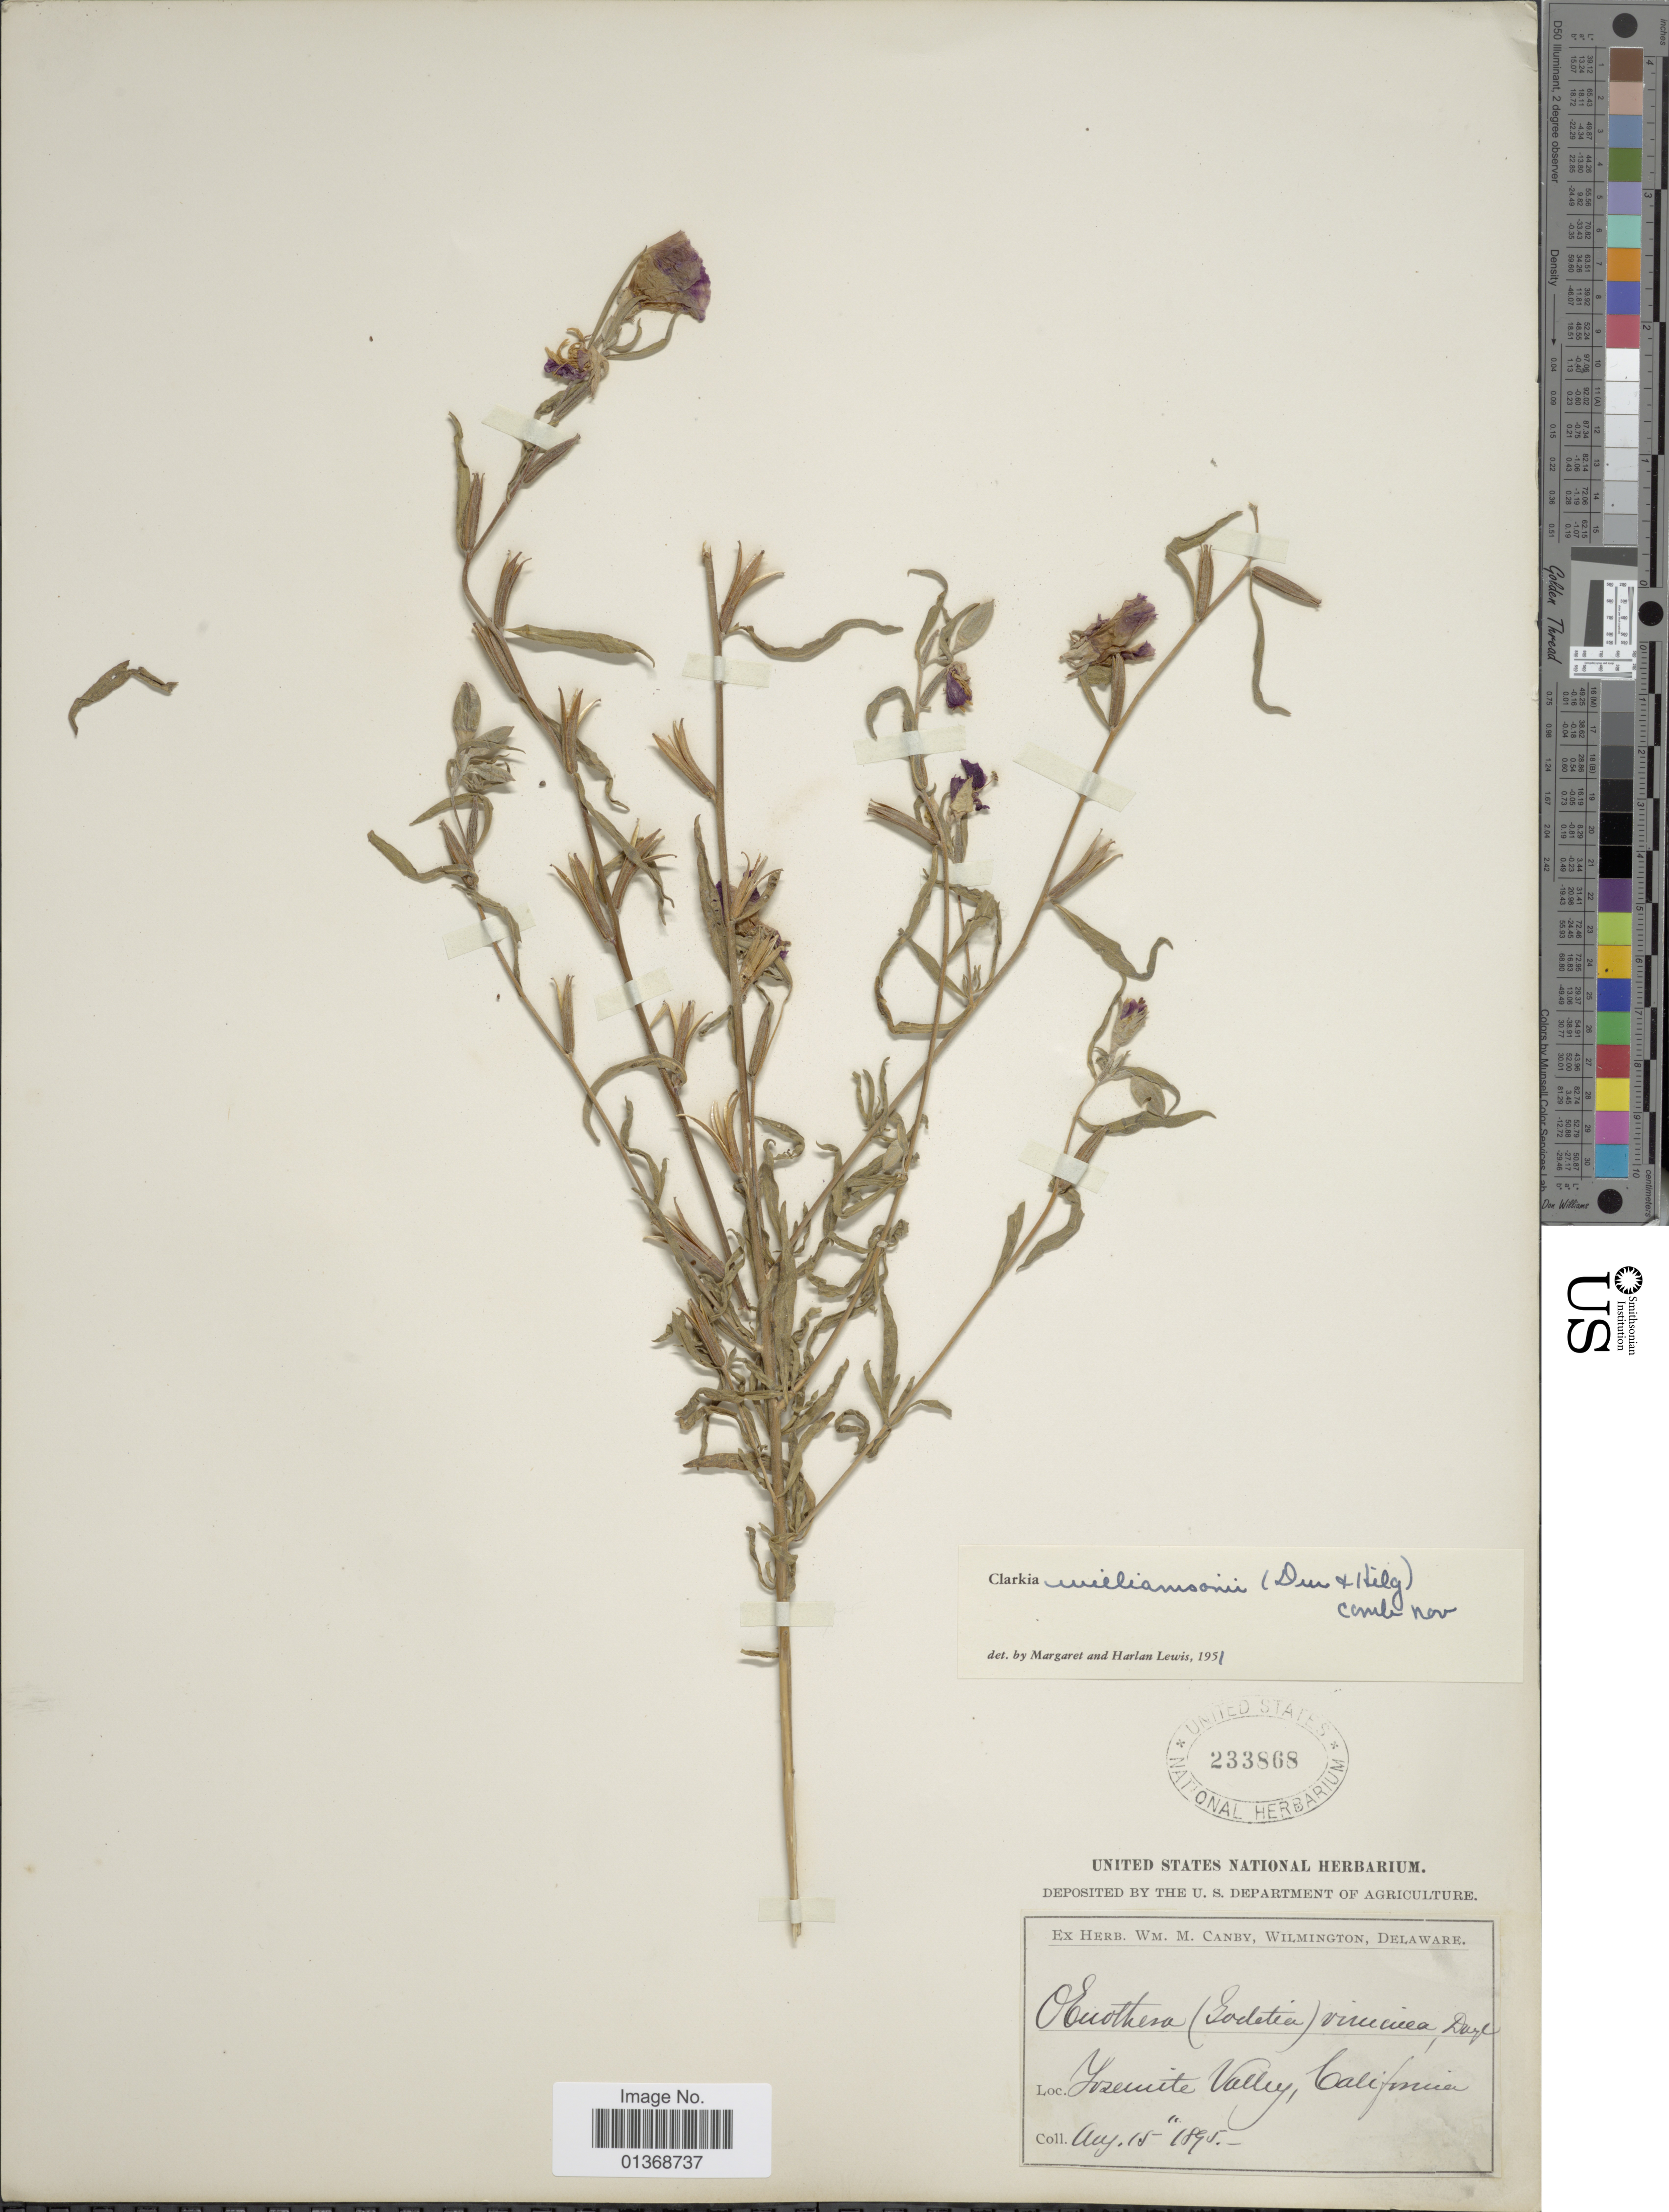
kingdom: Plantae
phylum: Tracheophyta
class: Magnoliopsida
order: Myrtales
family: Onagraceae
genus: Clarkia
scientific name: Clarkia williamsonii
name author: (Durand & Hilg.) F. H. Lewis & M.E. Lewis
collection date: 1895-08-15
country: United States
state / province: California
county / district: Mariposa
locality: Yosemite Valley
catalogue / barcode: US 233868